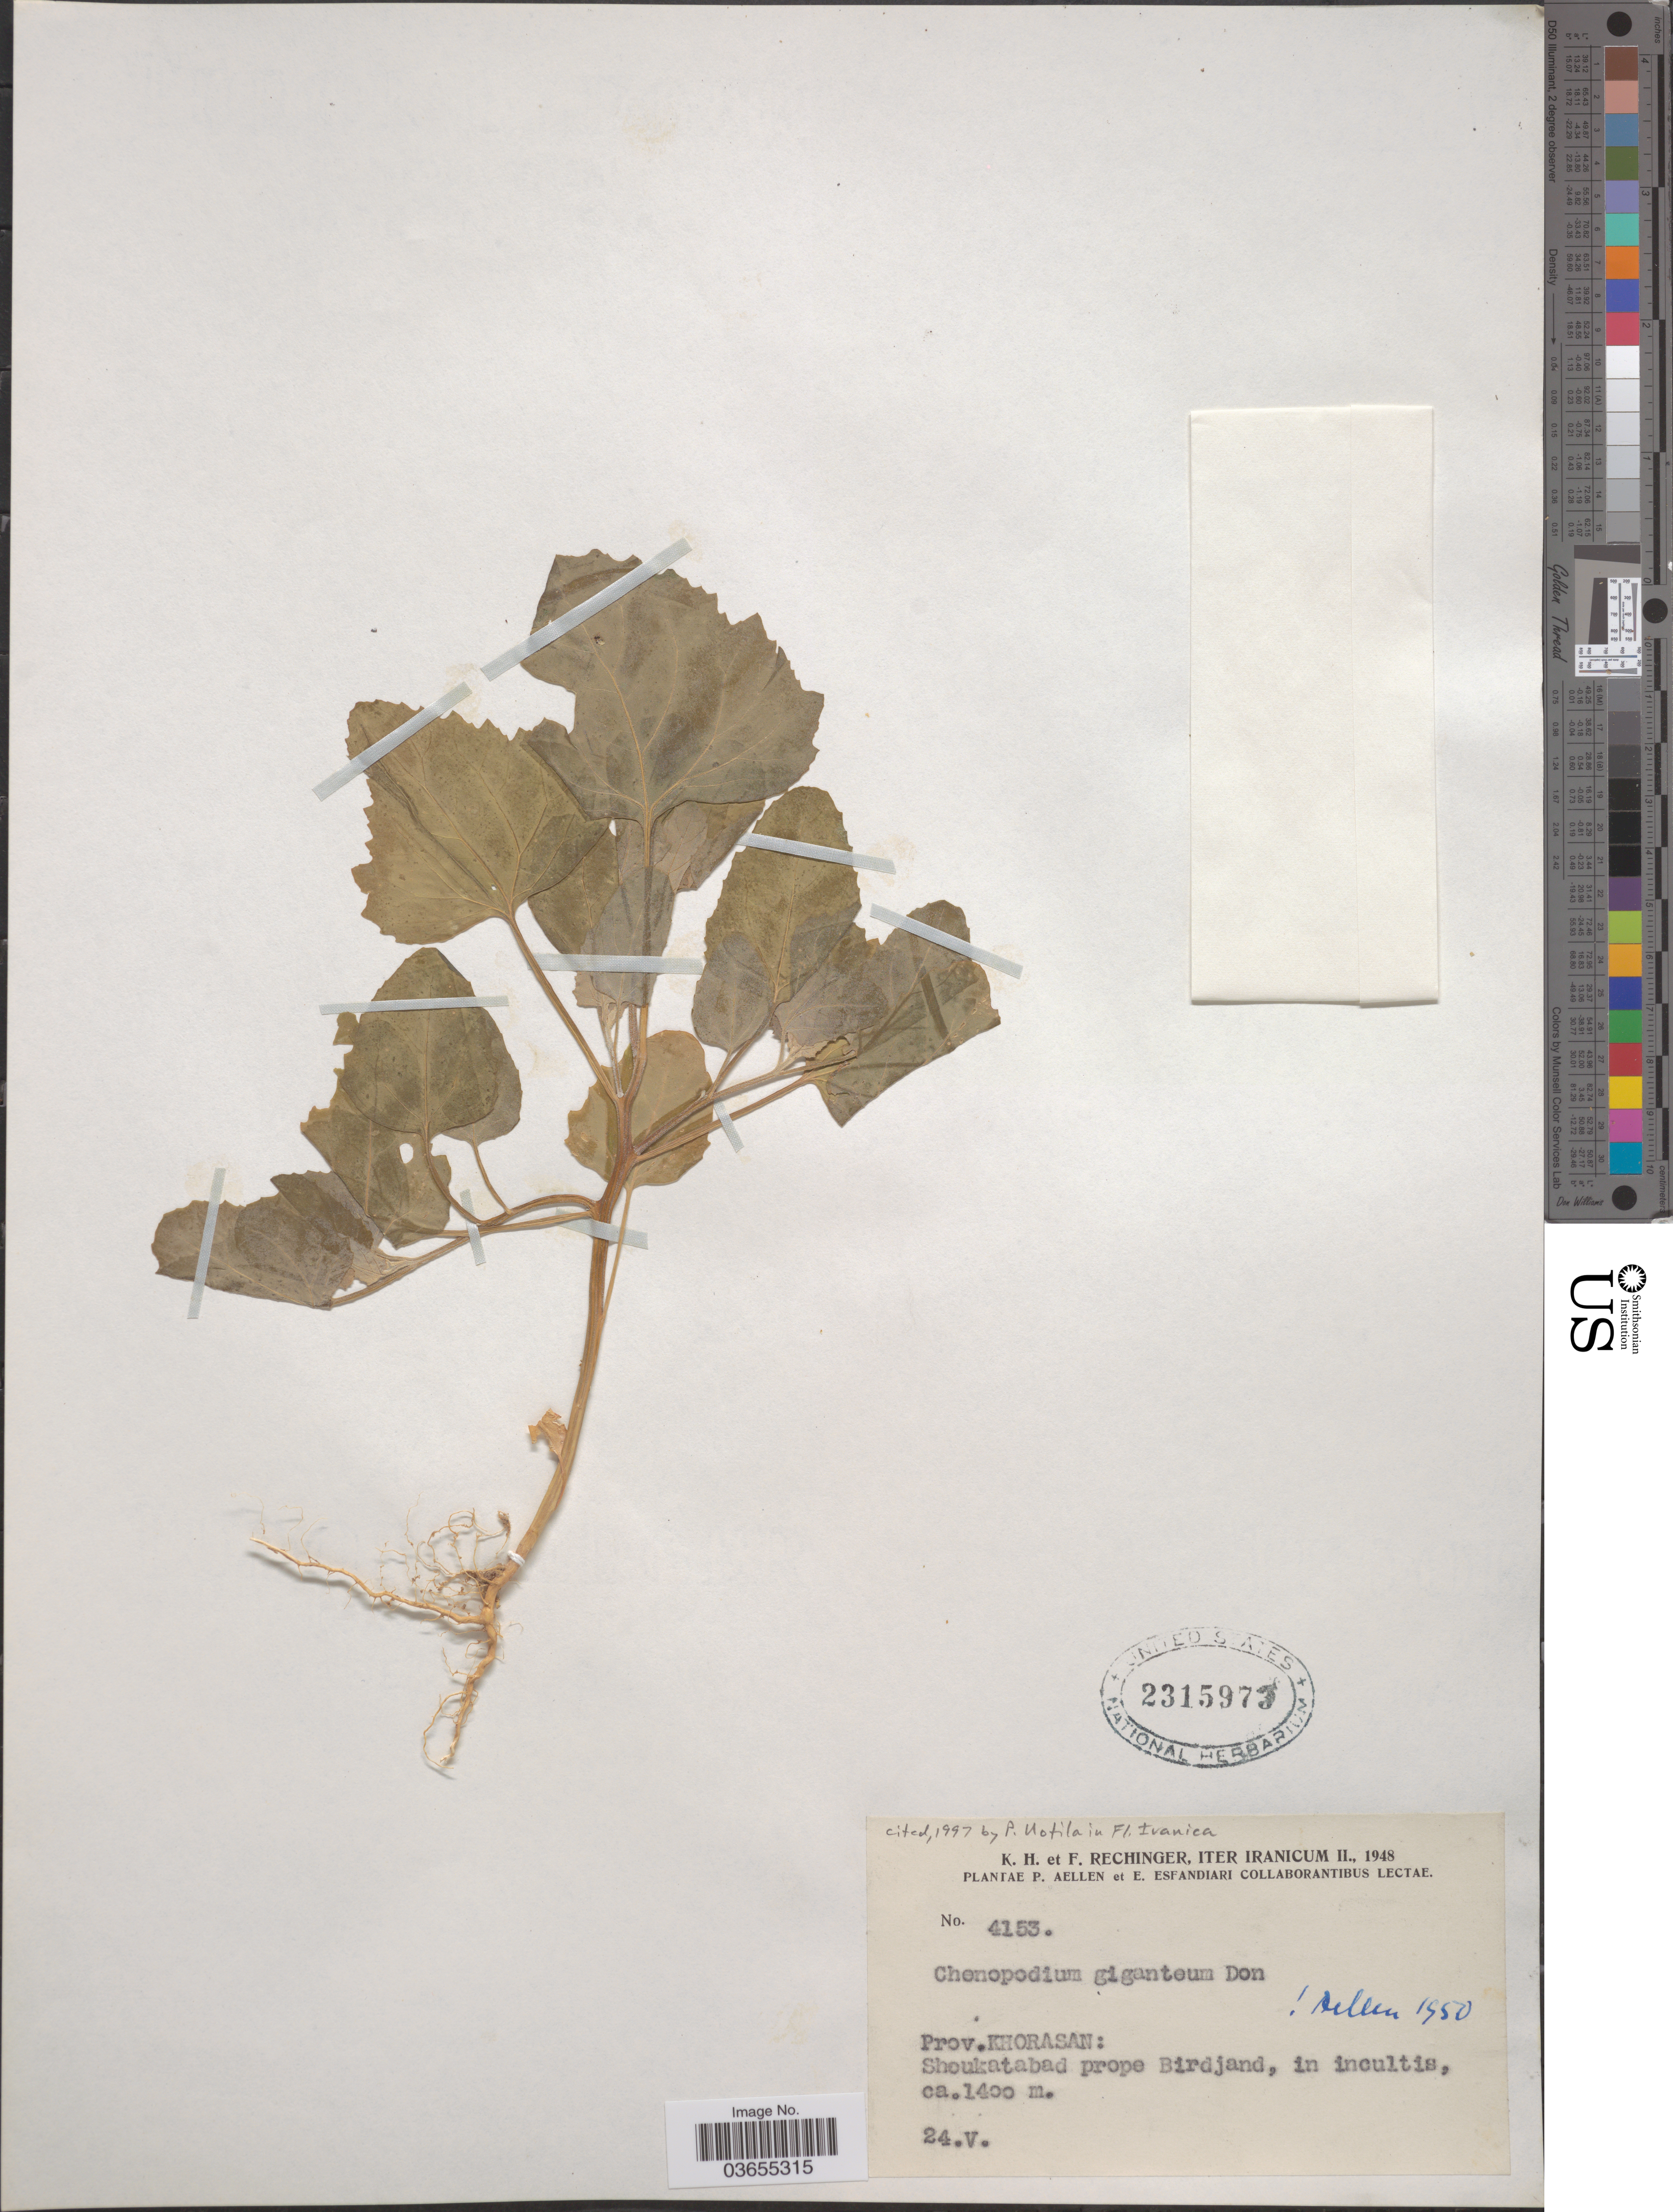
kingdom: Plantae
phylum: Tracheophyta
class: Magnoliopsida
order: Caryophyllales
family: Amaranthaceae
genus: Chenopodium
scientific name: Chenopodium giganteum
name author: D. Don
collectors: K. H. Rechinger, F. Rechinger, P. Aellen & E. Esfandiari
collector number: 4153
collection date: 1948-05-24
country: Iran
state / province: Khorasan [obsolete]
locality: Shoukatabad prope Birdjand.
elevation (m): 1400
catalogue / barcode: US 2315973